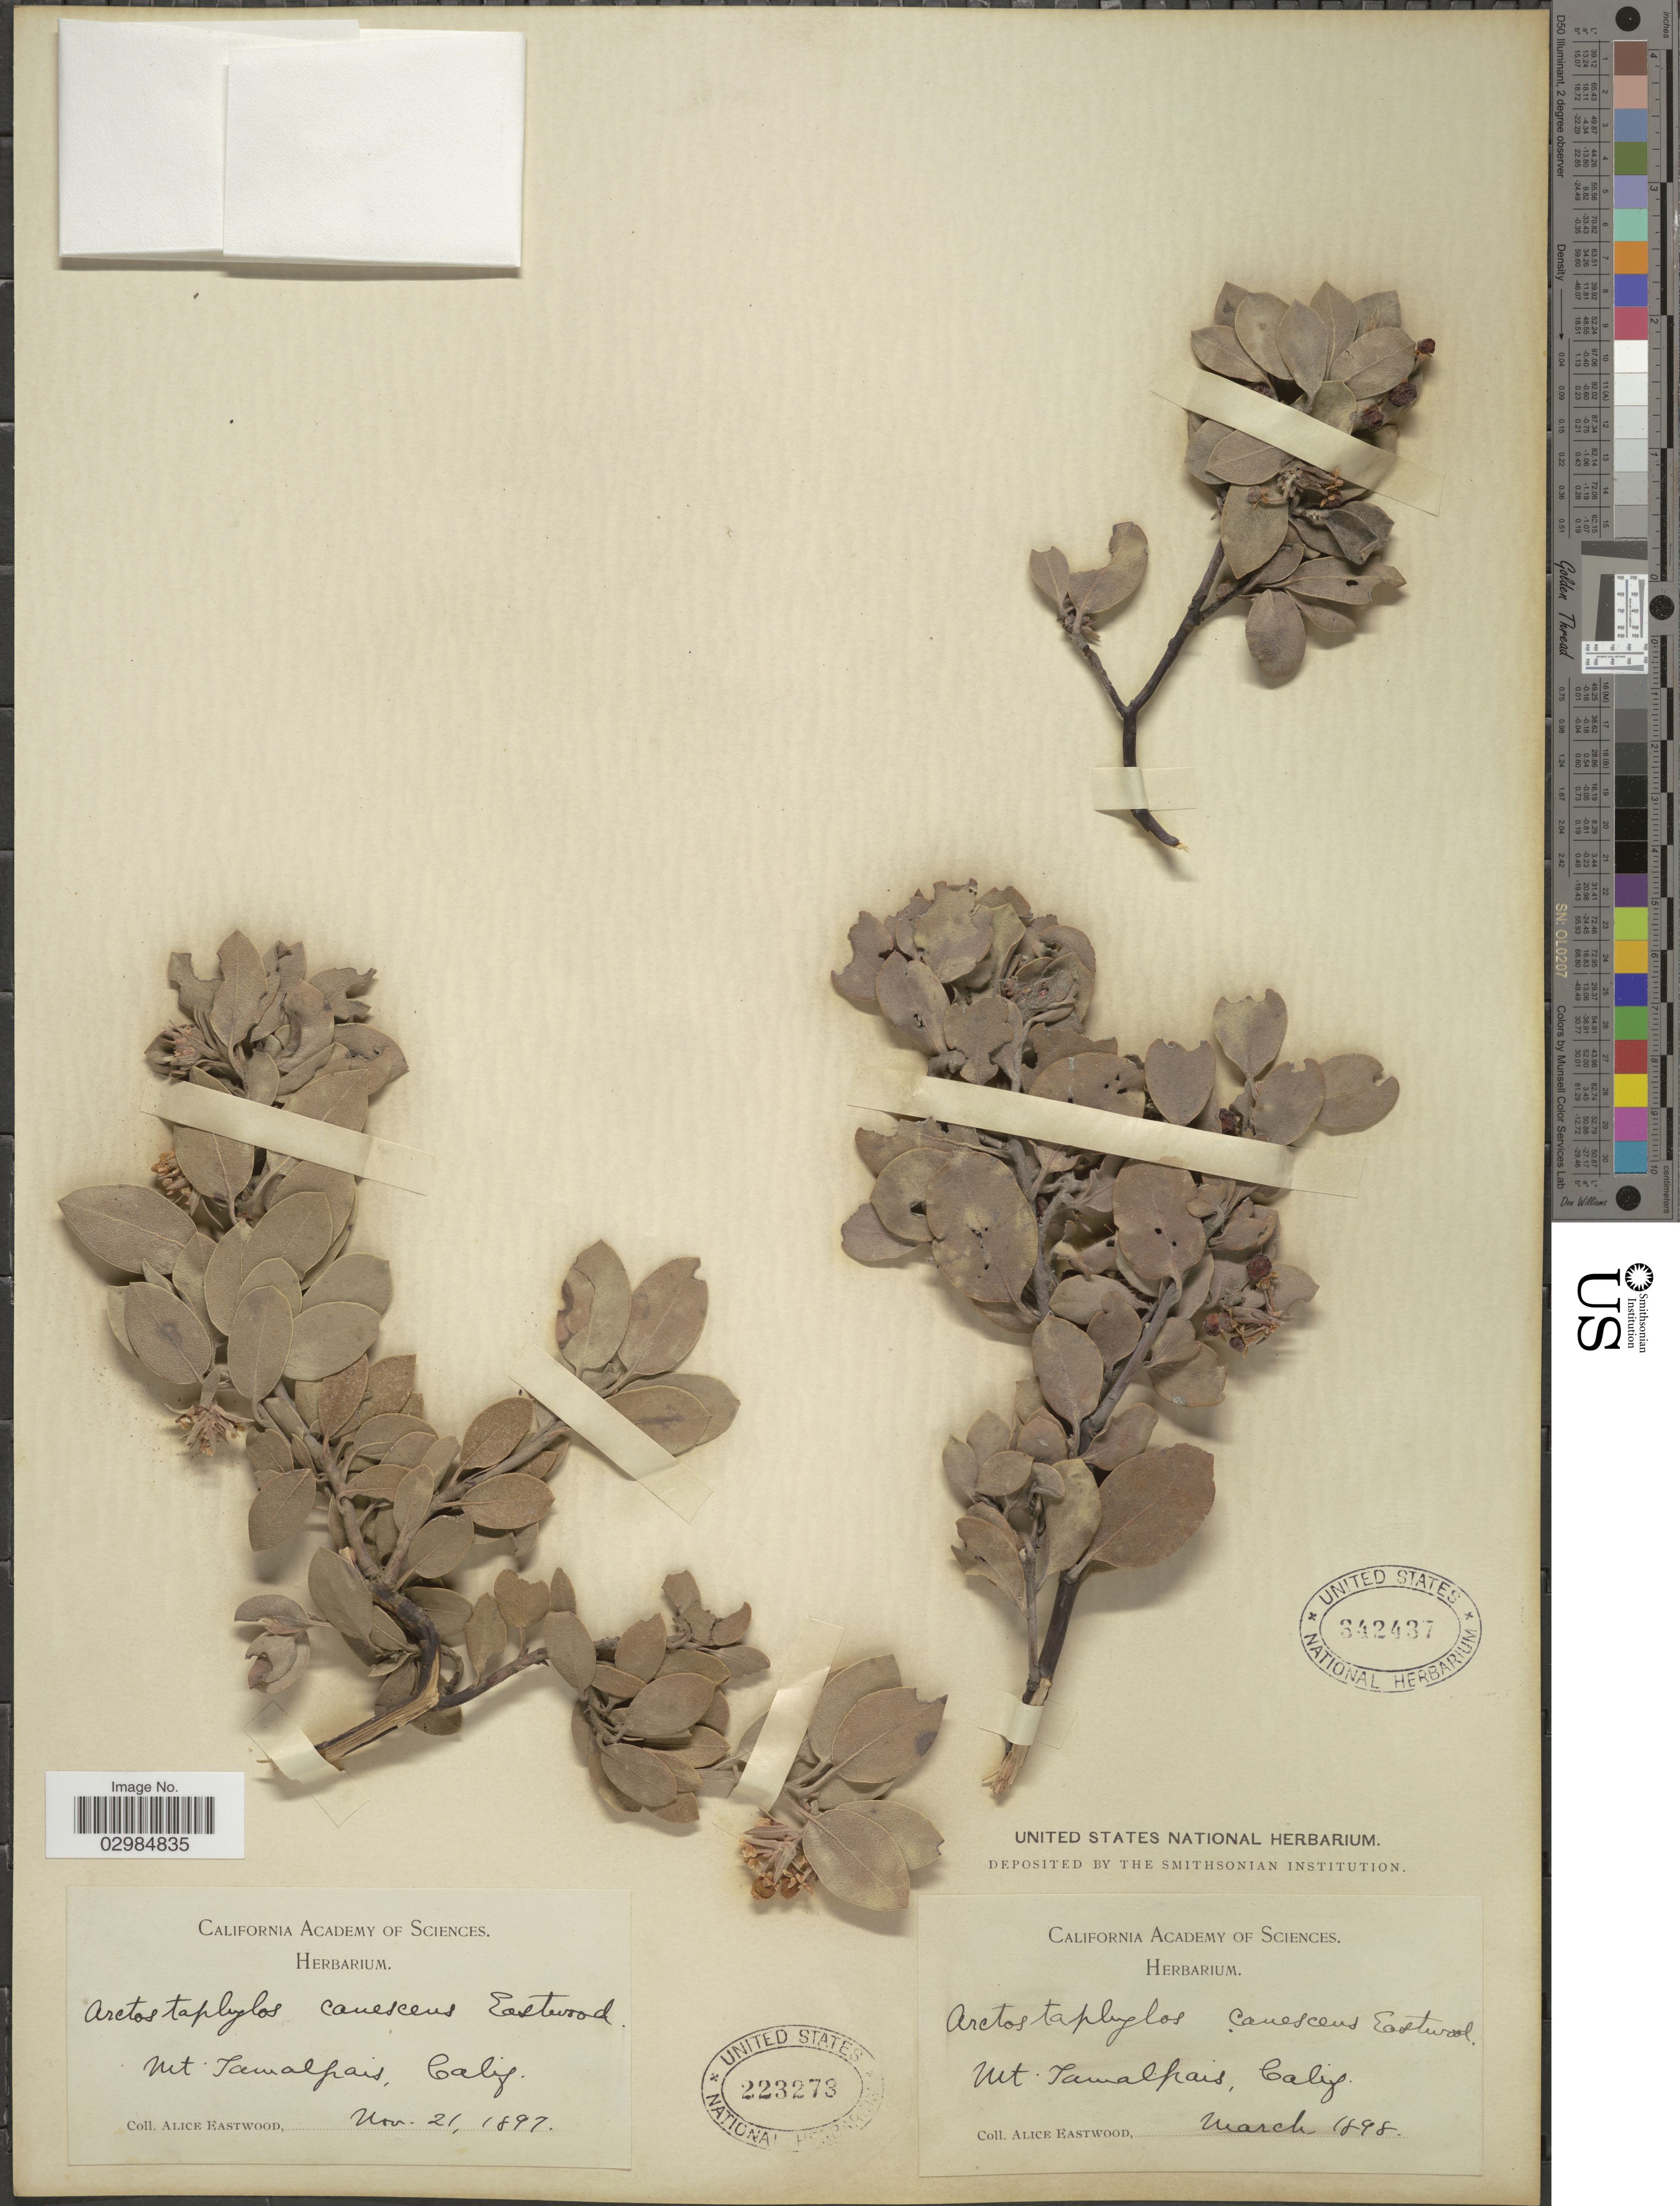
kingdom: Plantae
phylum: Tracheophyta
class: Magnoliopsida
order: Ericales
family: Ericaceae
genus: Arctostaphylos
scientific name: Arctostaphylos tomentosa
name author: (Pursh) Lindl.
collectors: A. Eastwood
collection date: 1898-03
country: United States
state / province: California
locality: Mt. Tamalpais.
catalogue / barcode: US 342437